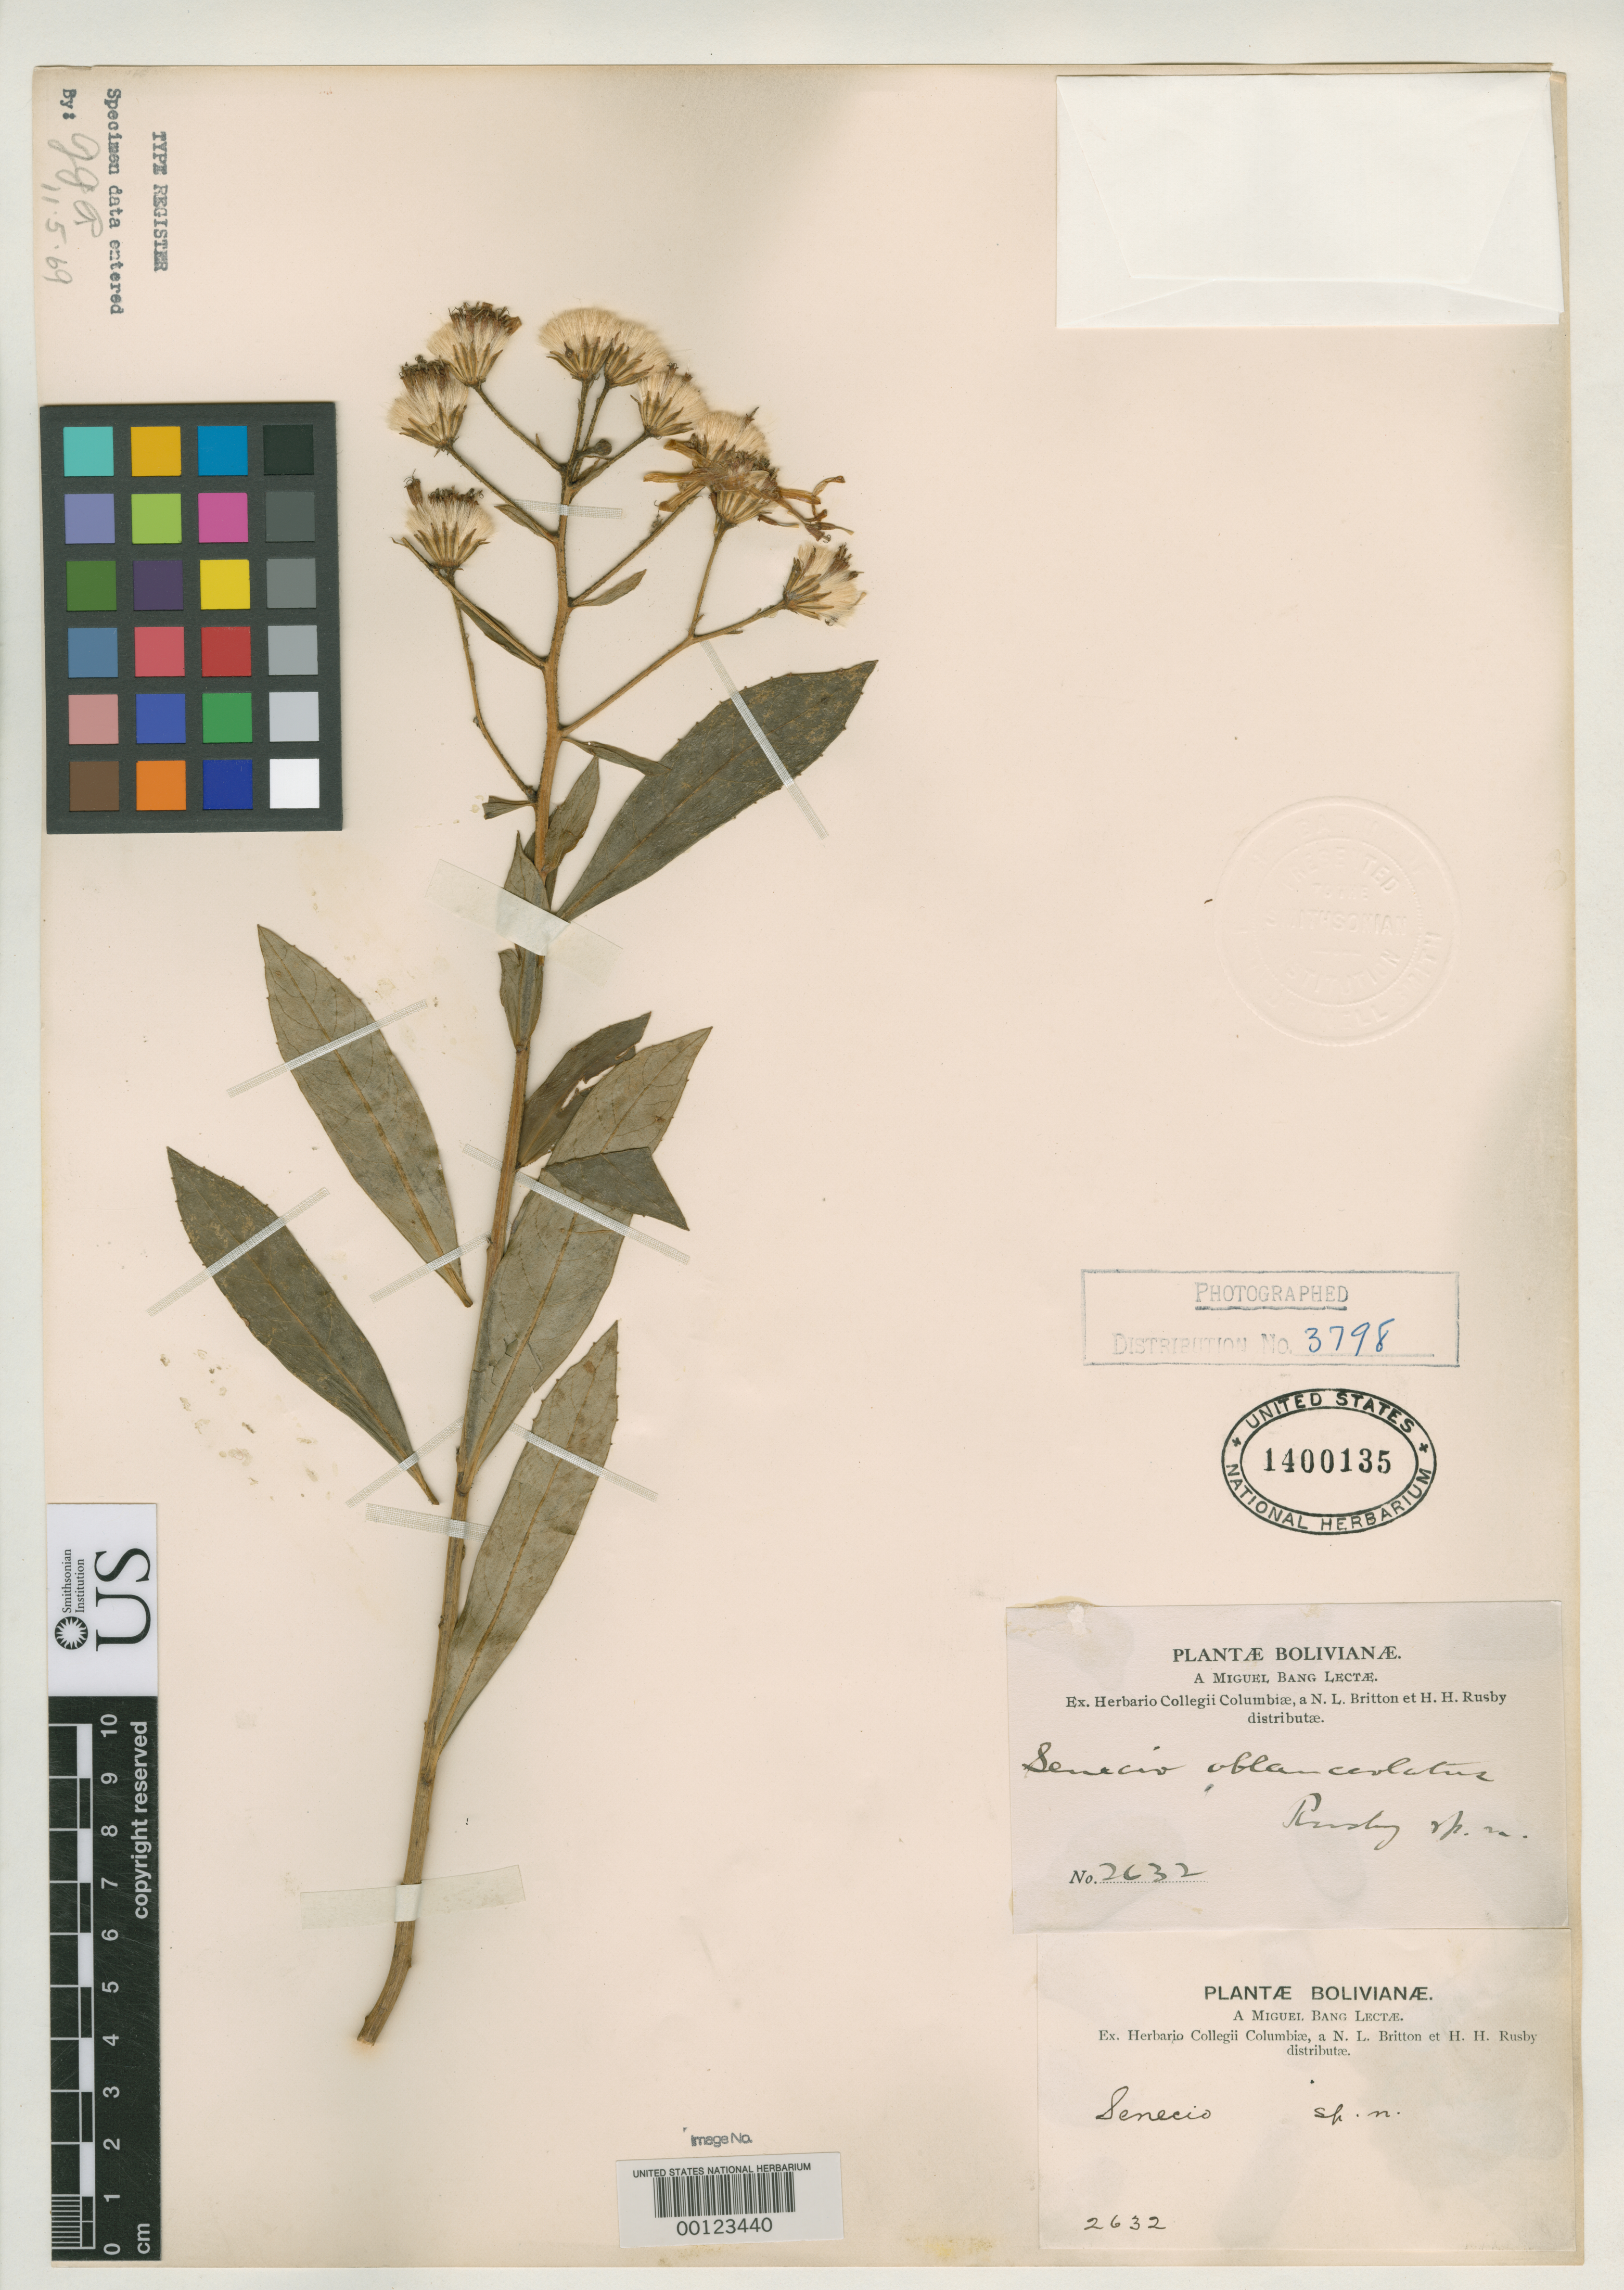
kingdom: Plantae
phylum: Tracheophyta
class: Magnoliopsida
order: Asterales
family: Asteraceae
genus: Senecio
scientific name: Senecio oblanceolatus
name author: Rusby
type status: Isotype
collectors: M. Bang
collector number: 2632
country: Bolivia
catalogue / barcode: US 1400135